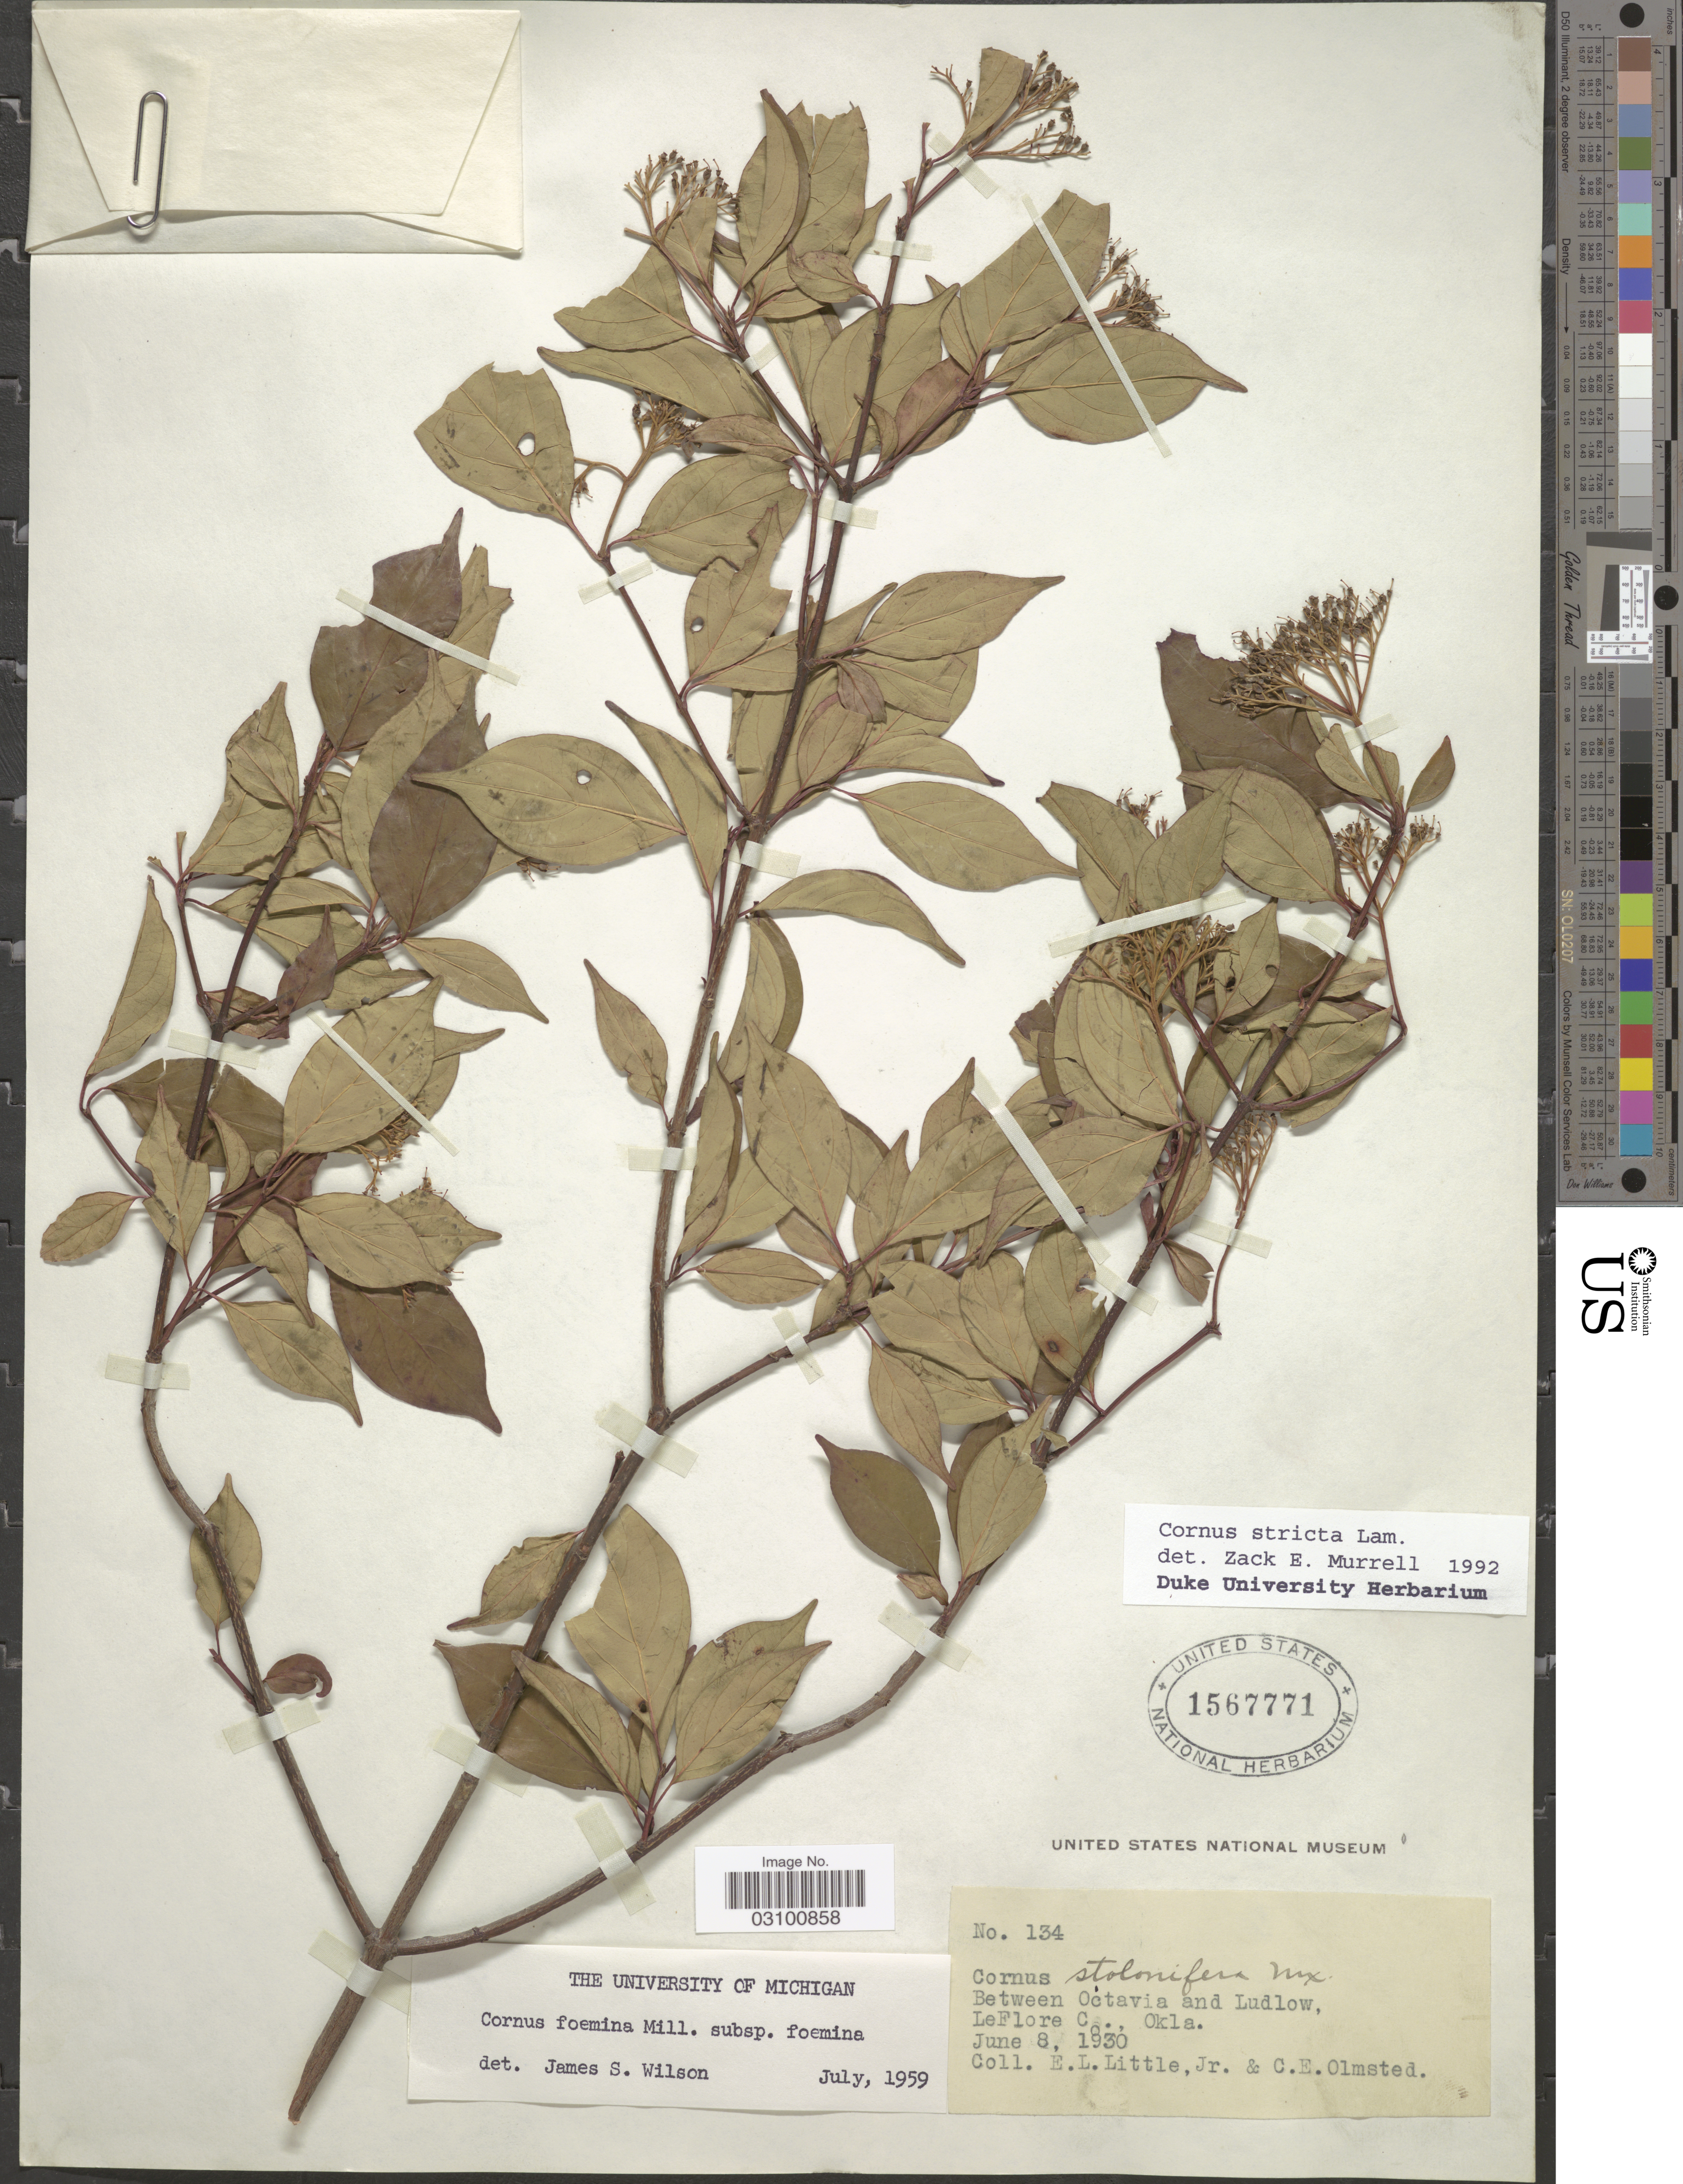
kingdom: Plantae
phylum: Tracheophyta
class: Magnoliopsida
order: Cornales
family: Cornaceae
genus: Cornus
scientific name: Cornus stricta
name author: Lam.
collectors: E. L. Little & C. Olmsted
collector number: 134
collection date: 1930-06-08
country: United States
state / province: Oklahoma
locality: Between Octavia and Ludlow, LeFlore C.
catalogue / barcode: US 1567771